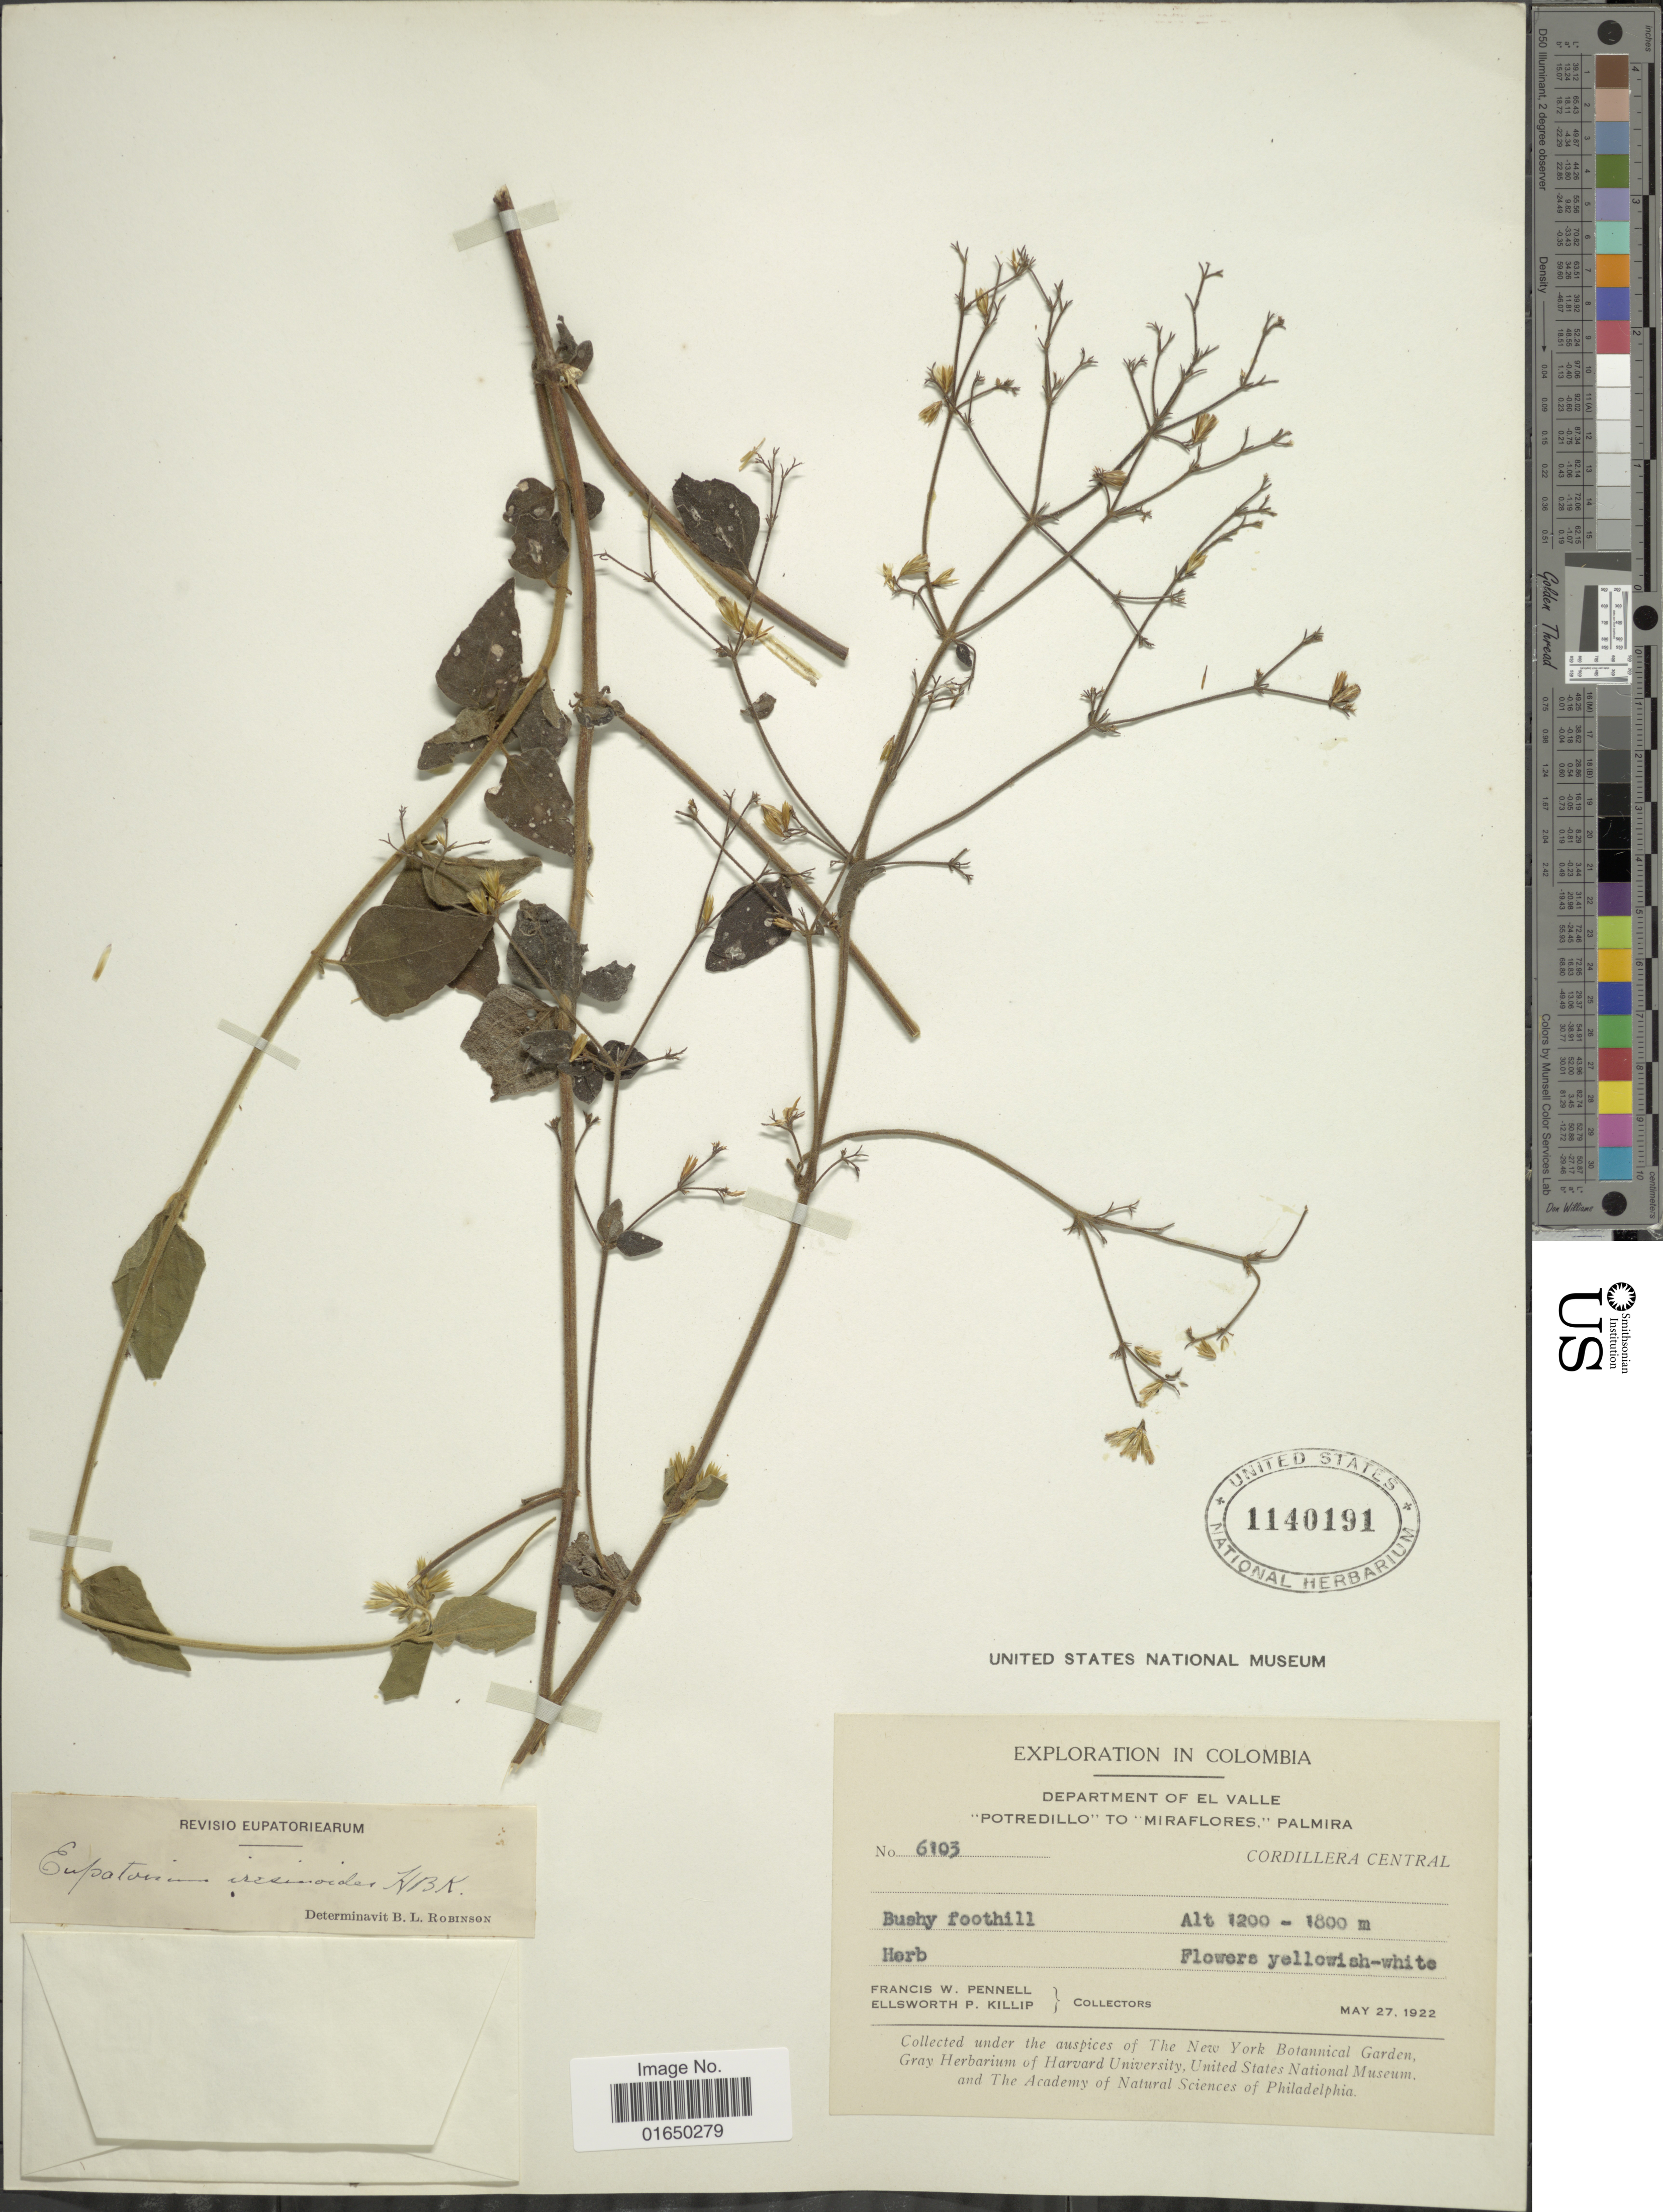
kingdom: Plantae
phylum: Tracheophyta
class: Magnoliopsida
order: Asterales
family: Asteraceae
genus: Condylidium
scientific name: Condylidium iresinoides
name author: (Kunth) R.M. King & H. Rob.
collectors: F. W. Pennell & E. P. Killip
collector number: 6103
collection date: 1922-05-27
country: Colombia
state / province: Valle del Cauca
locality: Departamento of El Valle 'Potredillo' to 'Miraflores' Palmira, Cordillera Central, Bushy foothill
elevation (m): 1200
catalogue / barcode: US 1140191